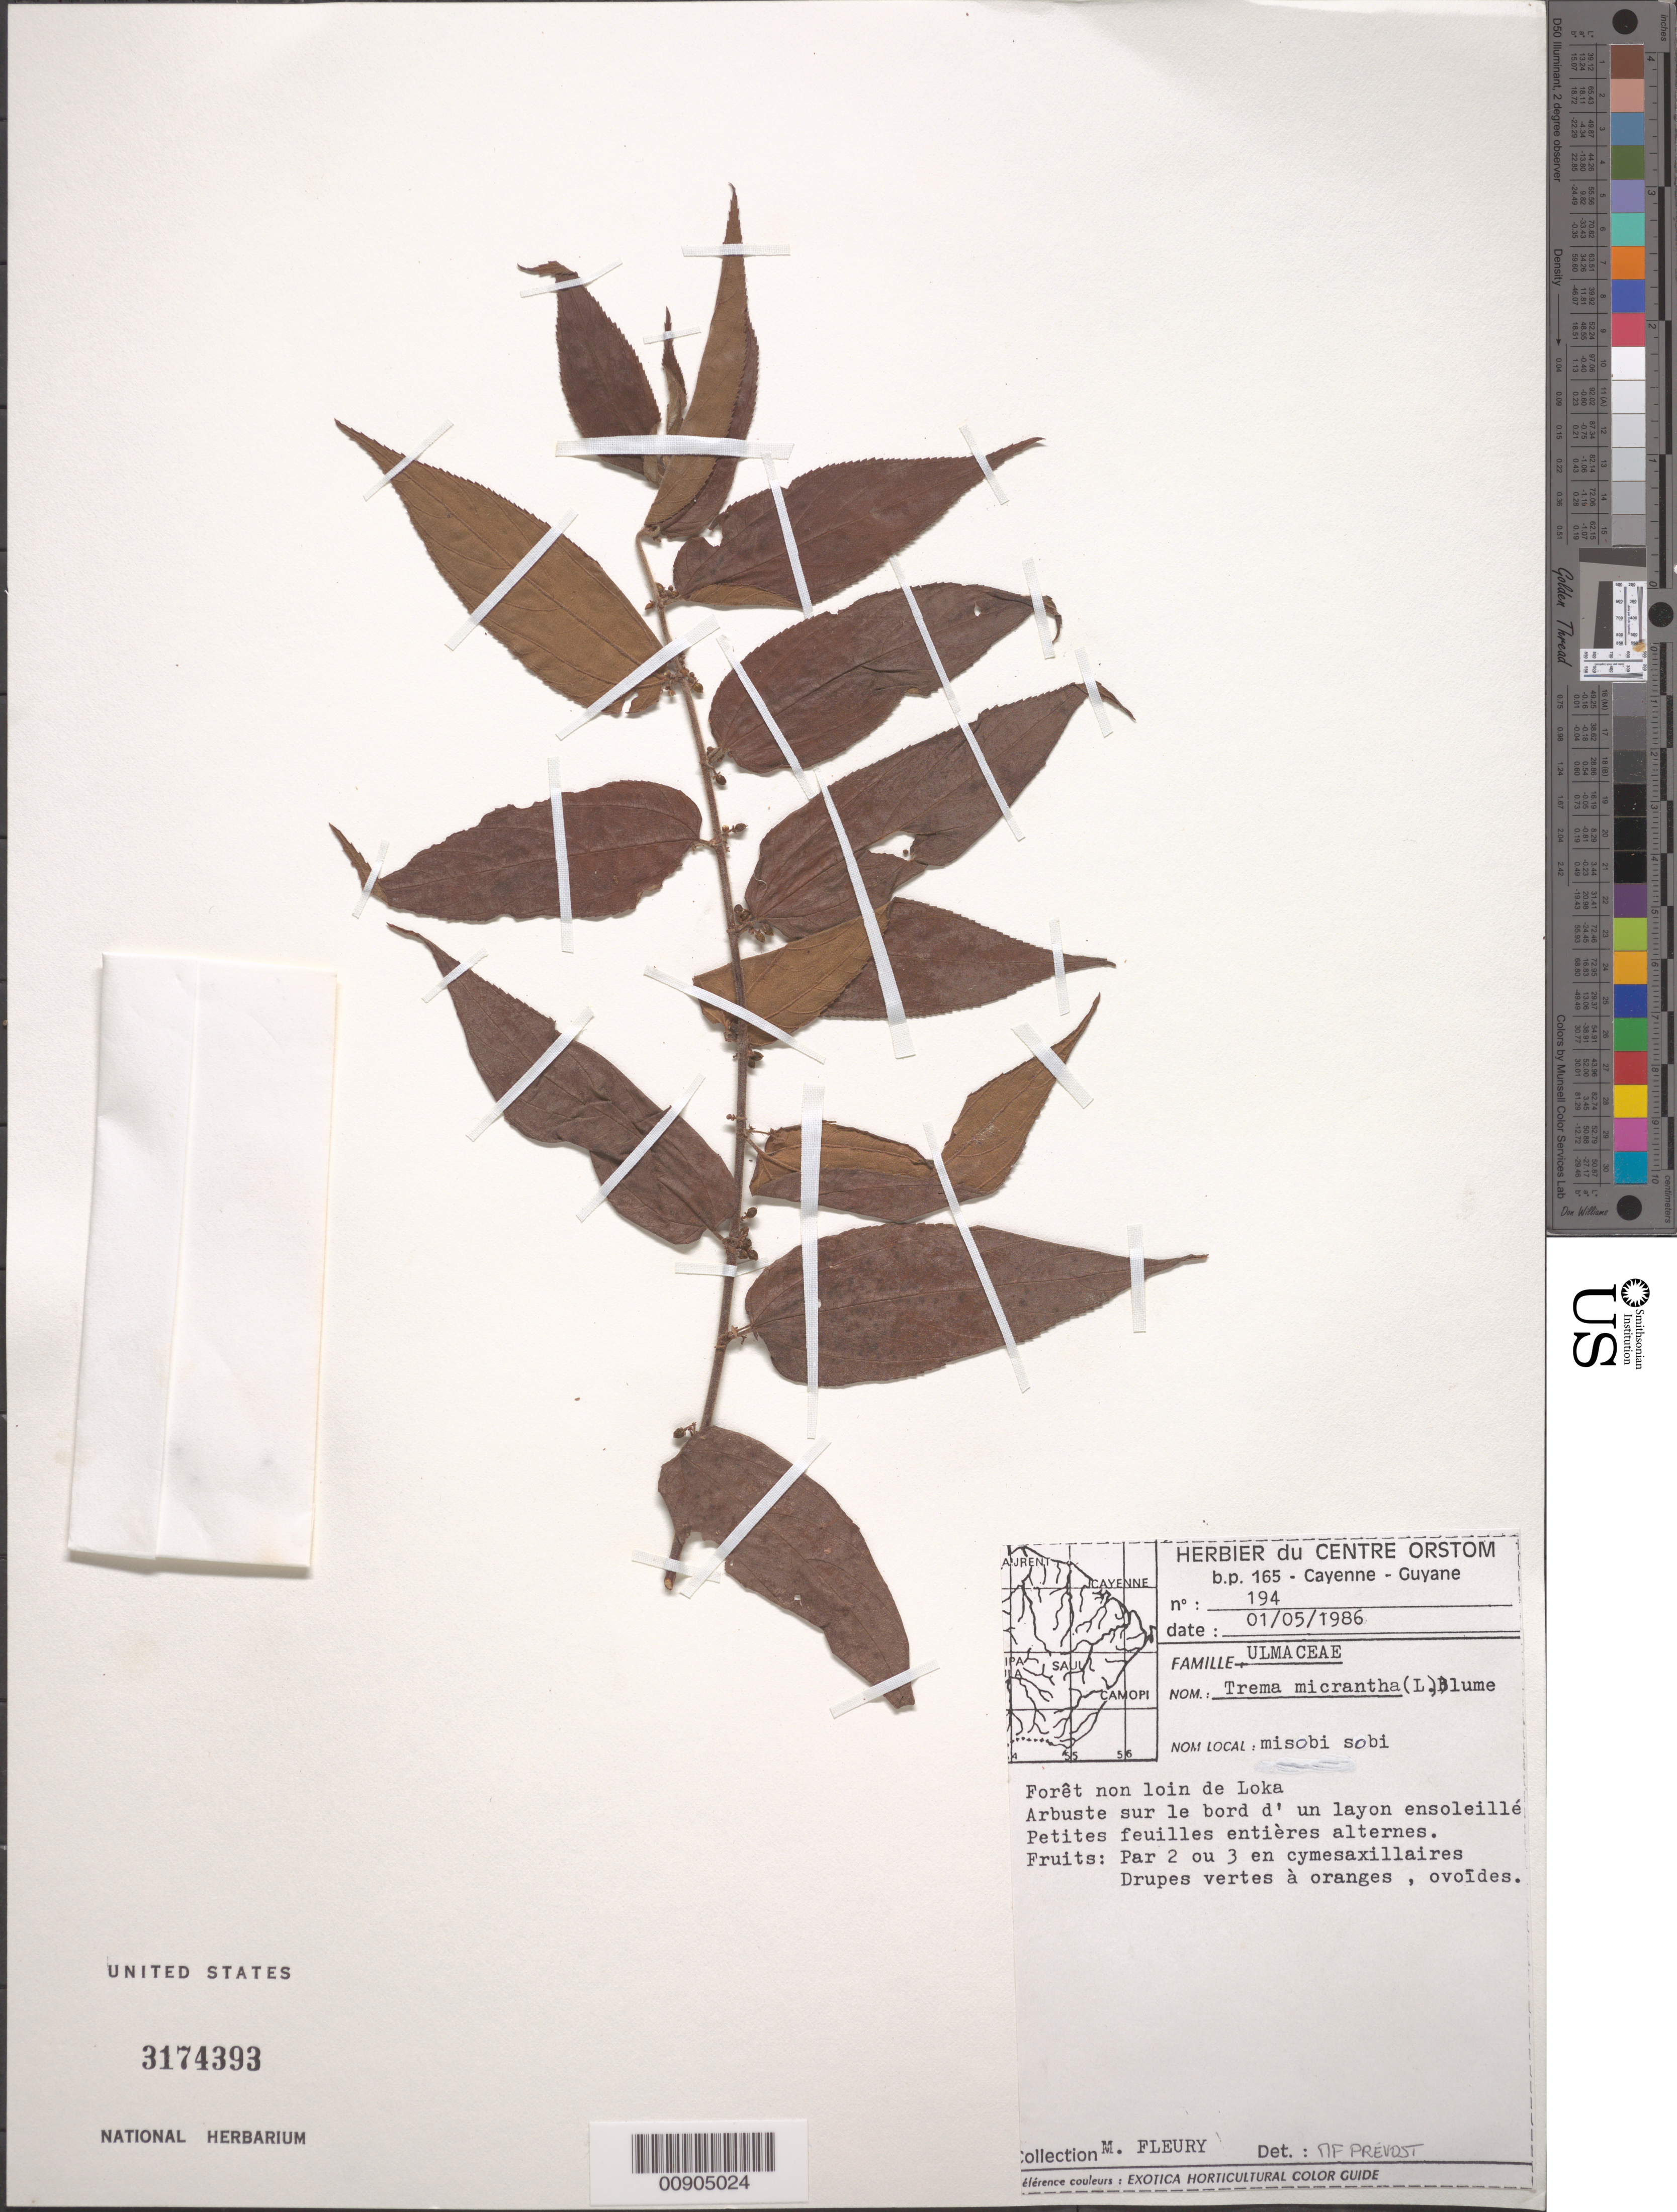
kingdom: Plantae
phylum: Tracheophyta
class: Magnoliopsida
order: Rosales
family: Cannabaceae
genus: Trema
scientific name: Trema micranthum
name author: (L.) Blume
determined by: Prévost, M.-F.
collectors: M. Fleury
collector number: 194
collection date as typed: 1-May-86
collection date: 1986-05-01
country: French Guiana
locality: Loka, not far from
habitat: Forêt, sur le bord d'un layon ensoleillé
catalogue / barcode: US 3174393